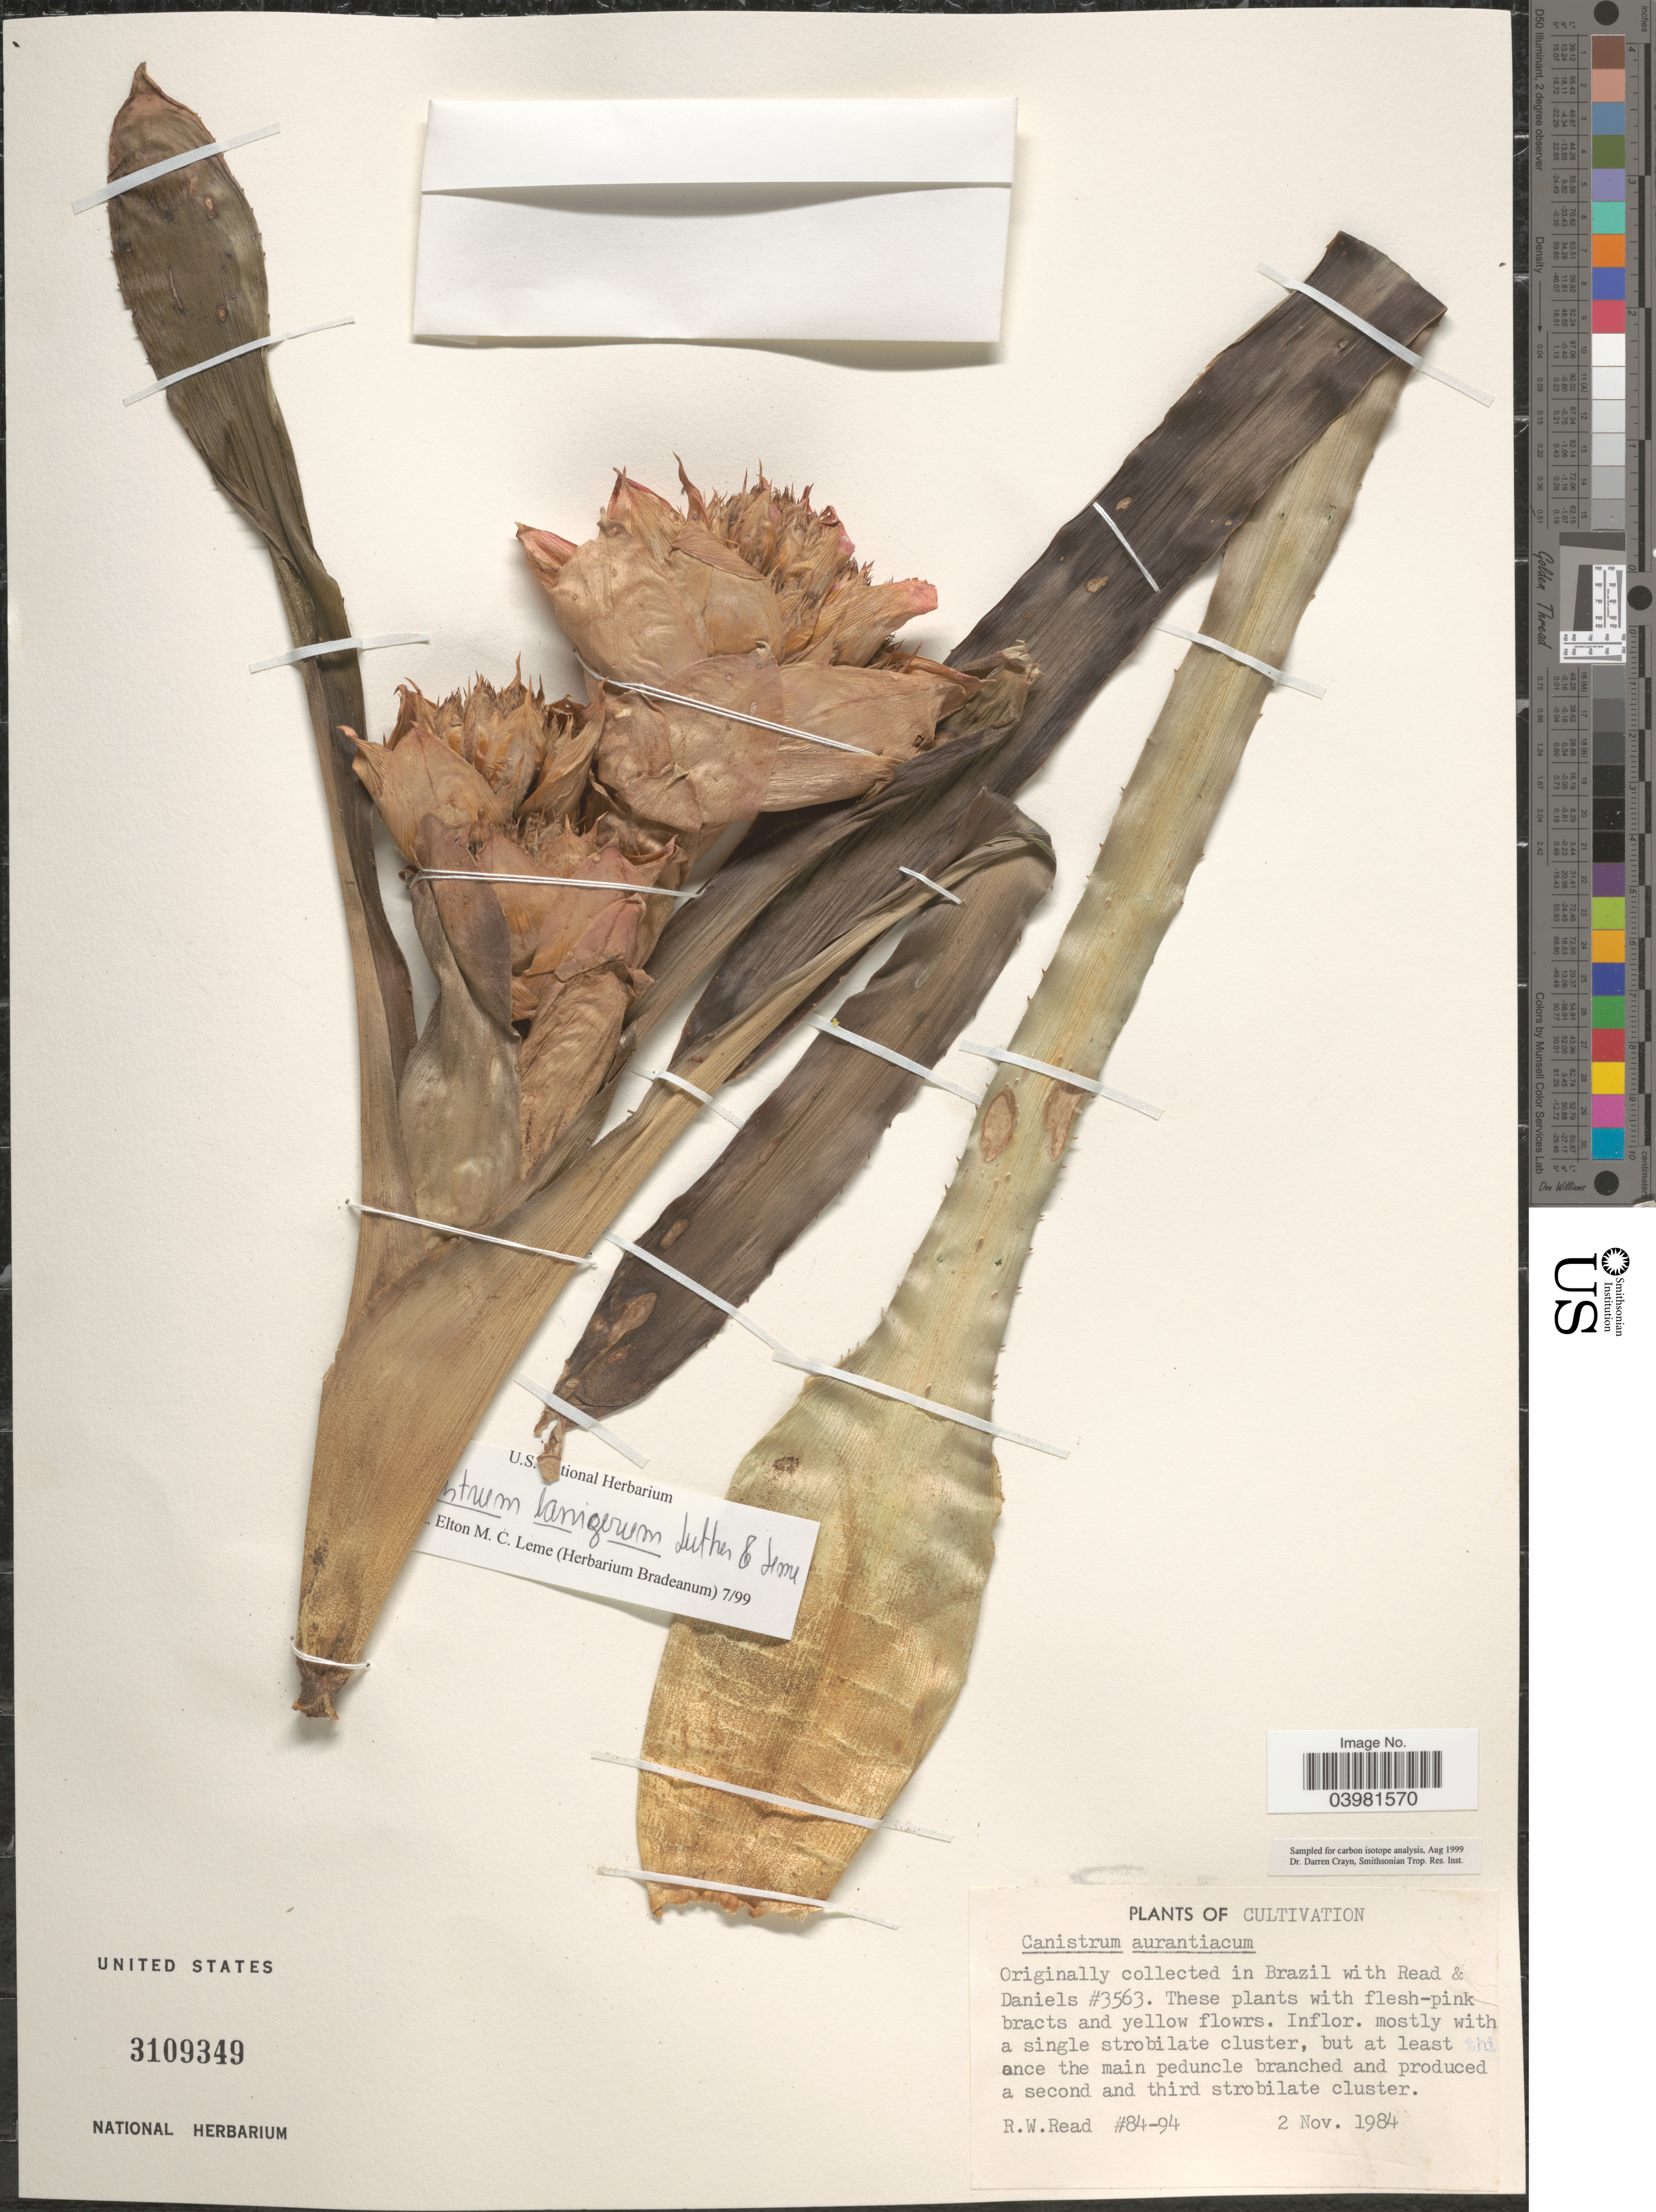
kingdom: Plantae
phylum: Tracheophyta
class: Liliopsida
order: Poales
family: Bromeliaceae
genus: Canistrum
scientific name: Canistrum aurantiacum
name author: É. Morren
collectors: R. W. Read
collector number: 84-94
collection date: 1984-11-02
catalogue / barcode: US 3109349